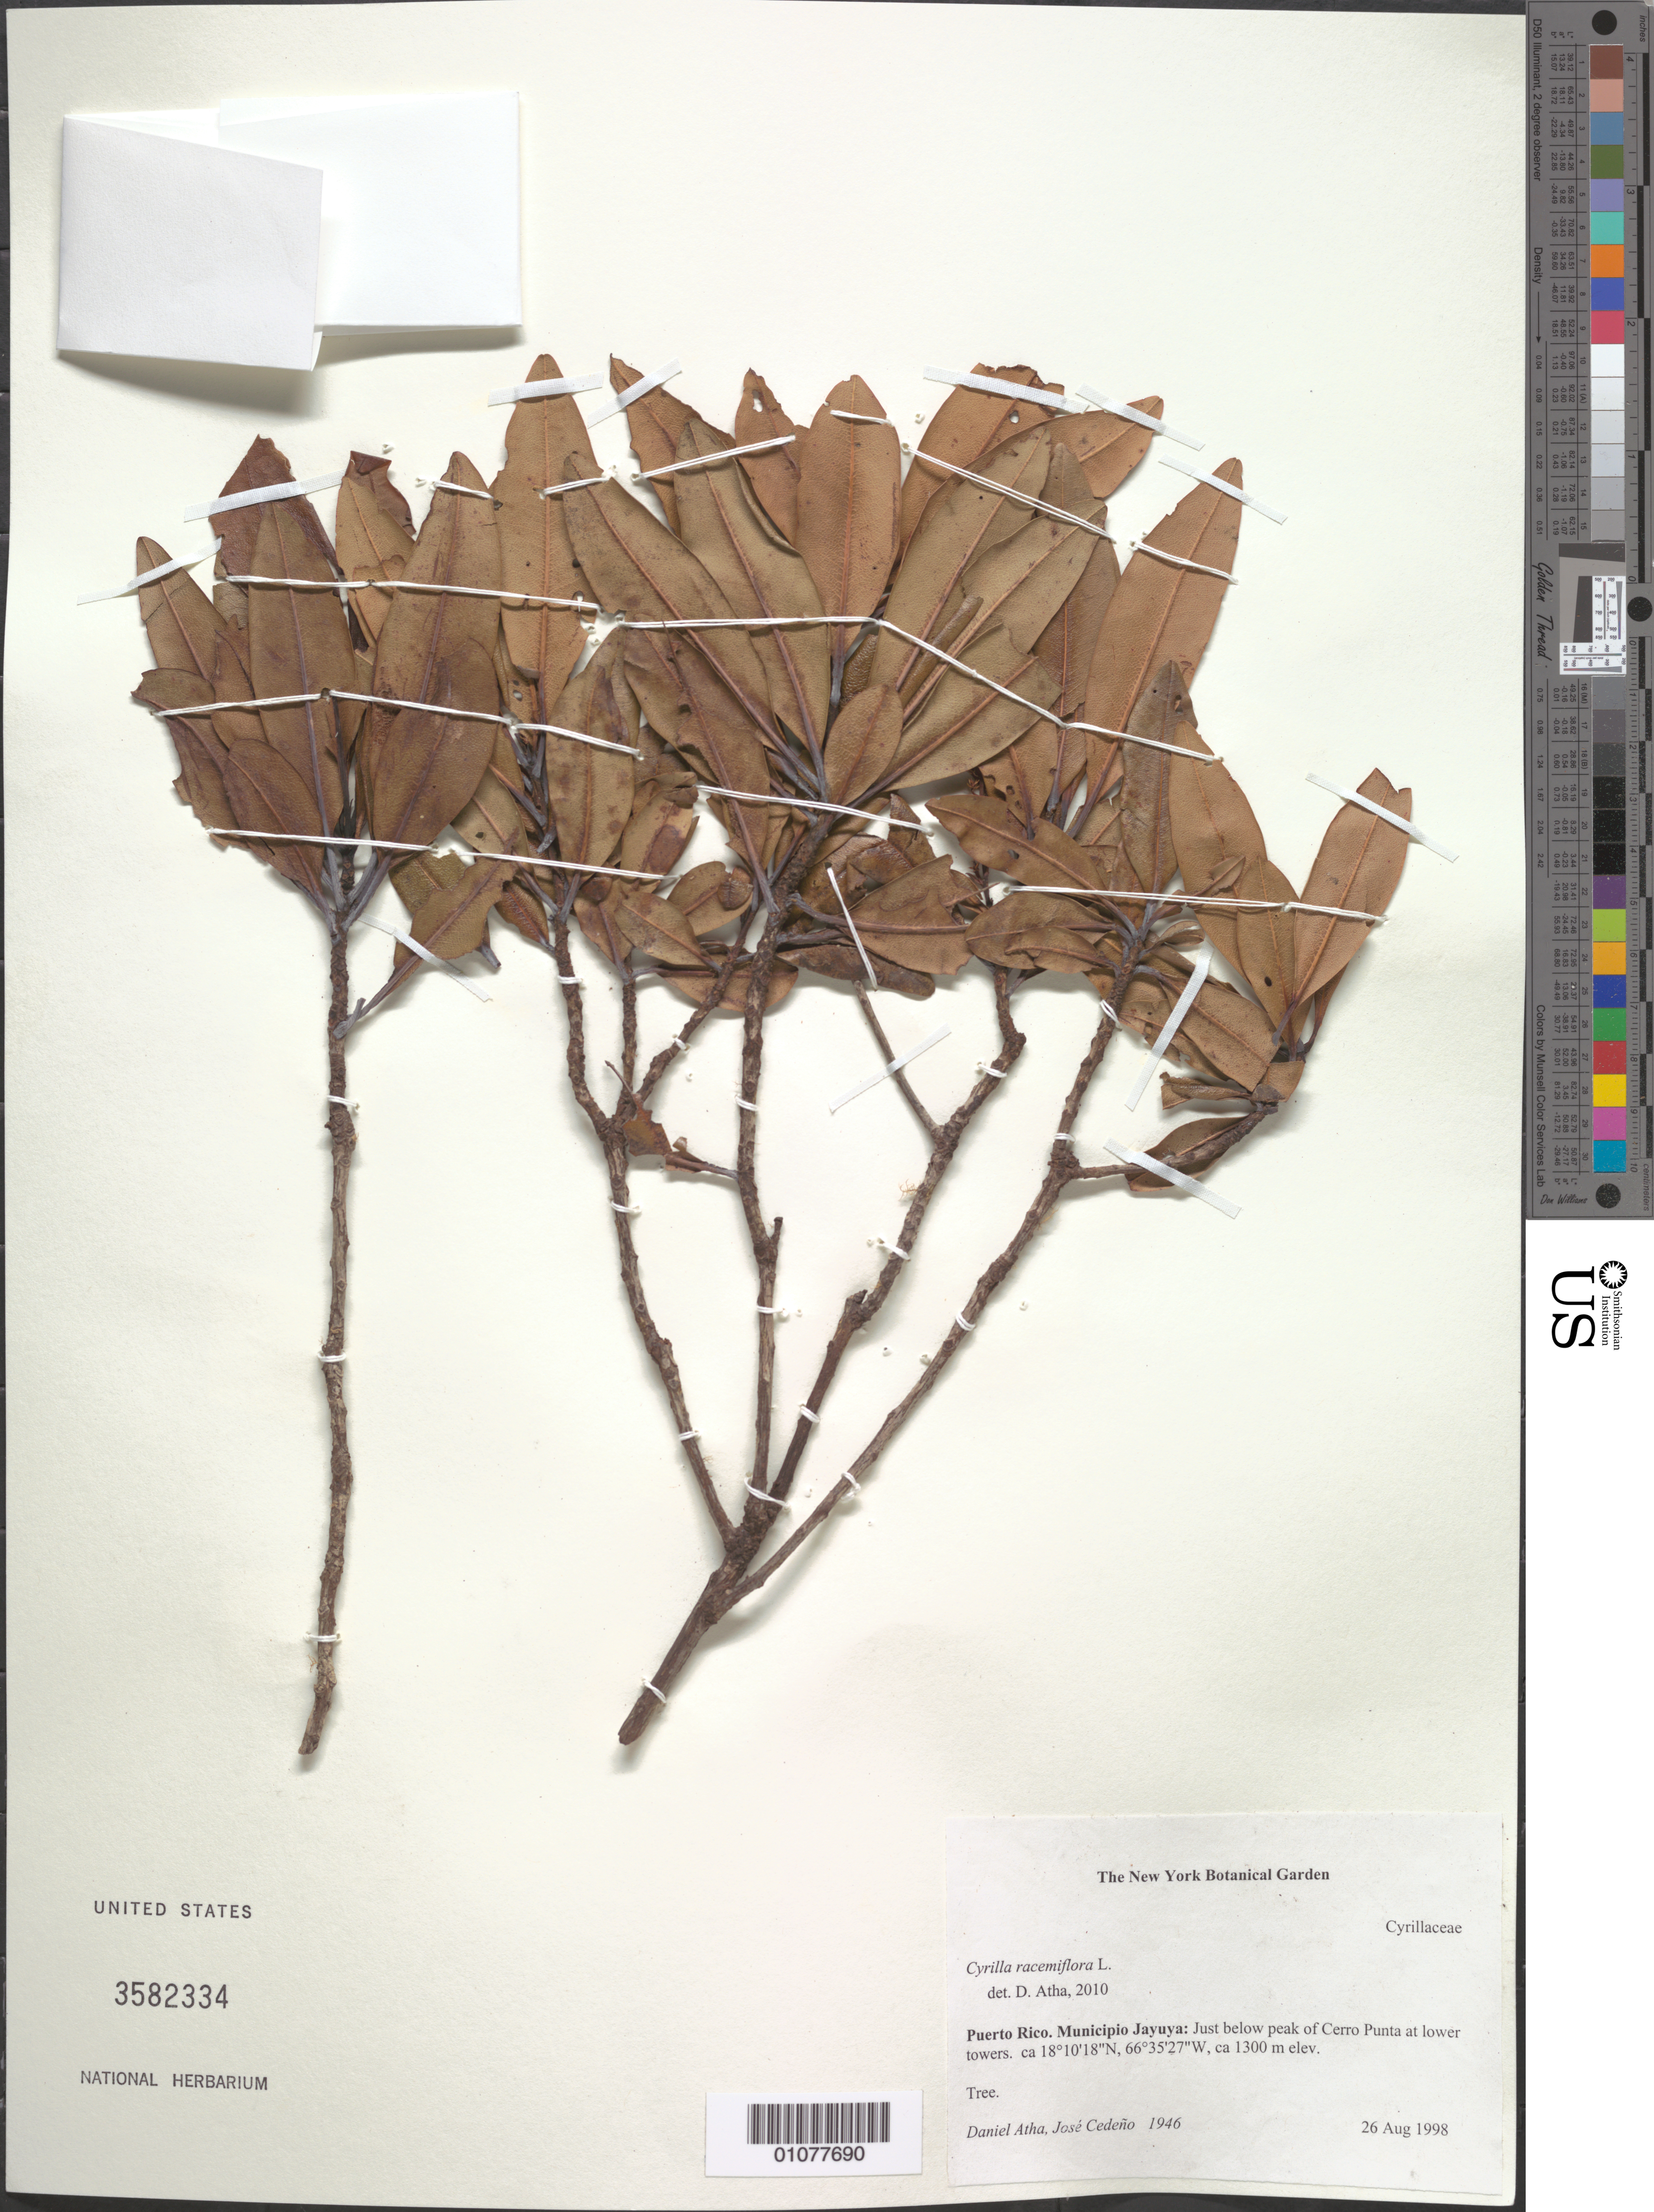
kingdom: Plantae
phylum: Tracheophyta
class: Magnoliopsida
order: Ericales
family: Cyrillaceae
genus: Cyrilla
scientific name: Cyrilla racemiflora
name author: L.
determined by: Atha, D.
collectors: D. Atha & J. A. Cedeño M.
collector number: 1946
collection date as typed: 26 Aug 1998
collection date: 1998-08-26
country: Puerto Rico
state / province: Jayuya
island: Puerto Rico I.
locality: Municipio Jayuya; just below peak of Cerro Punta at lower towers.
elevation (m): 1300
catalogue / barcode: US 3582334